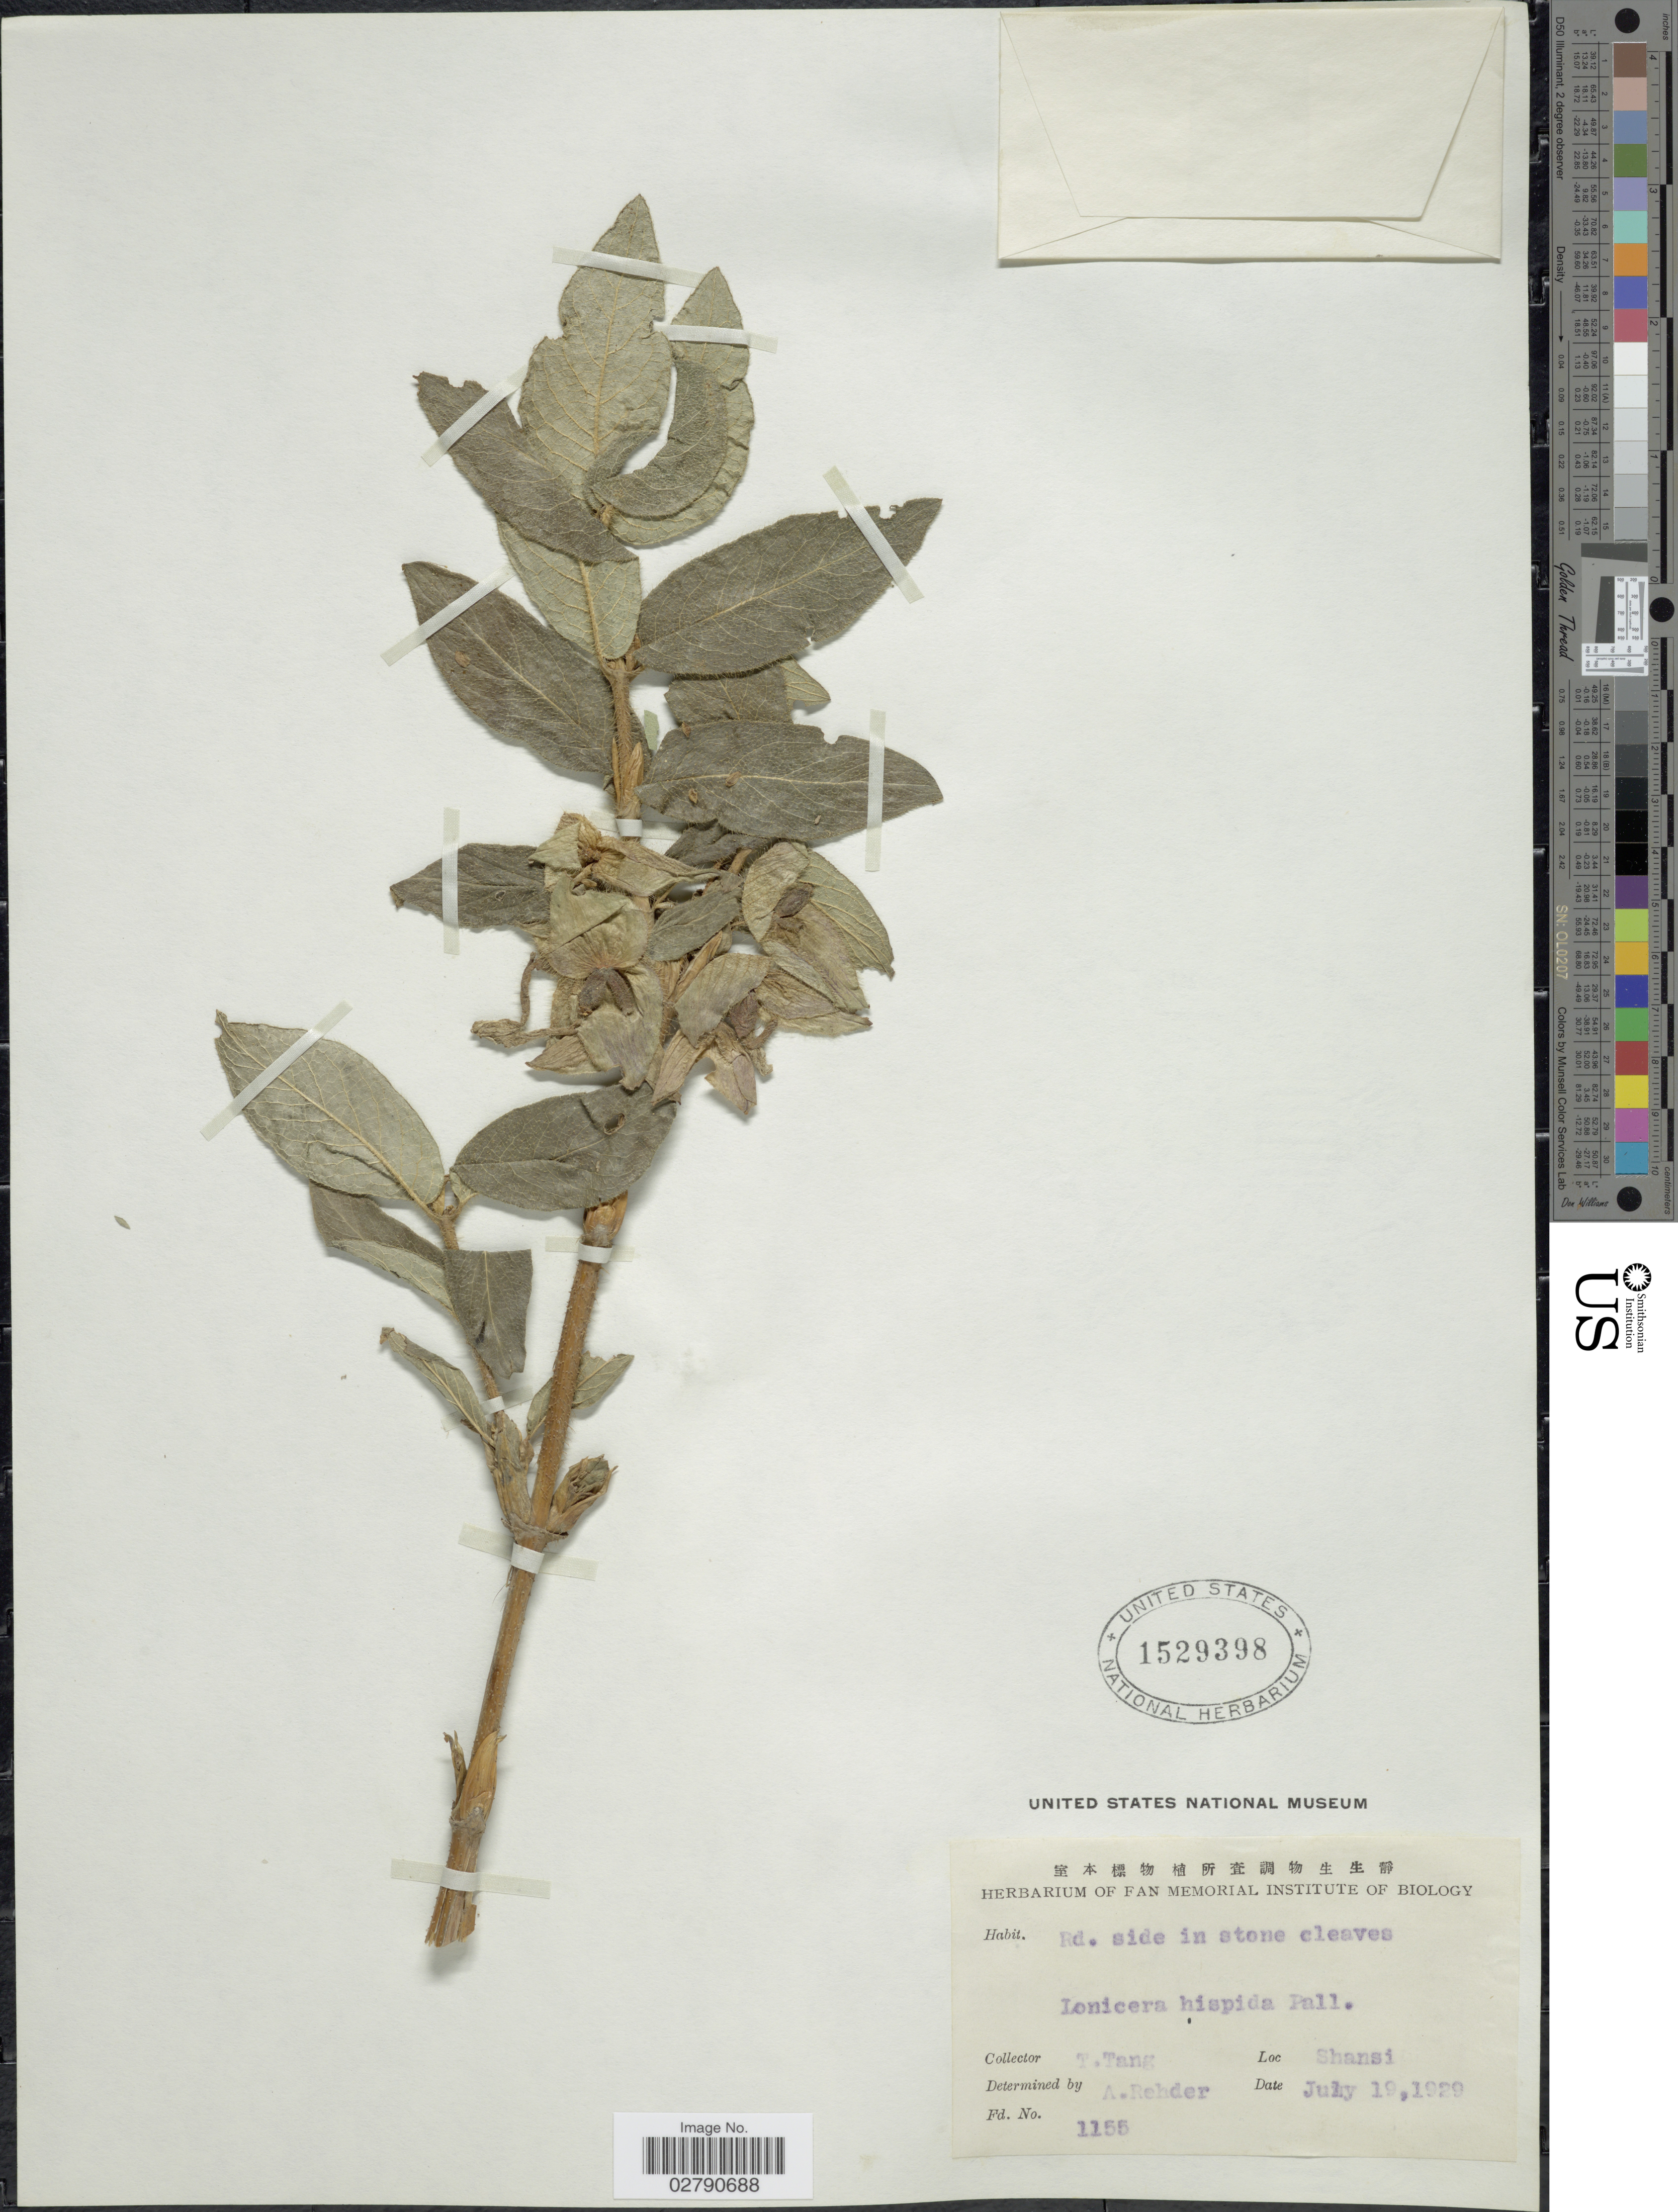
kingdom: Plantae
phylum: Tracheophyta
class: Magnoliopsida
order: Dipsacales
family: Caprifoliaceae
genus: Lonicera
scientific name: Lonicera hispida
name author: Pall. ex Roem. & Schult.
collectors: T. Tang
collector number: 1155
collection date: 1929-07-19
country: China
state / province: Shanxi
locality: Shansi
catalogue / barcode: US 1529398